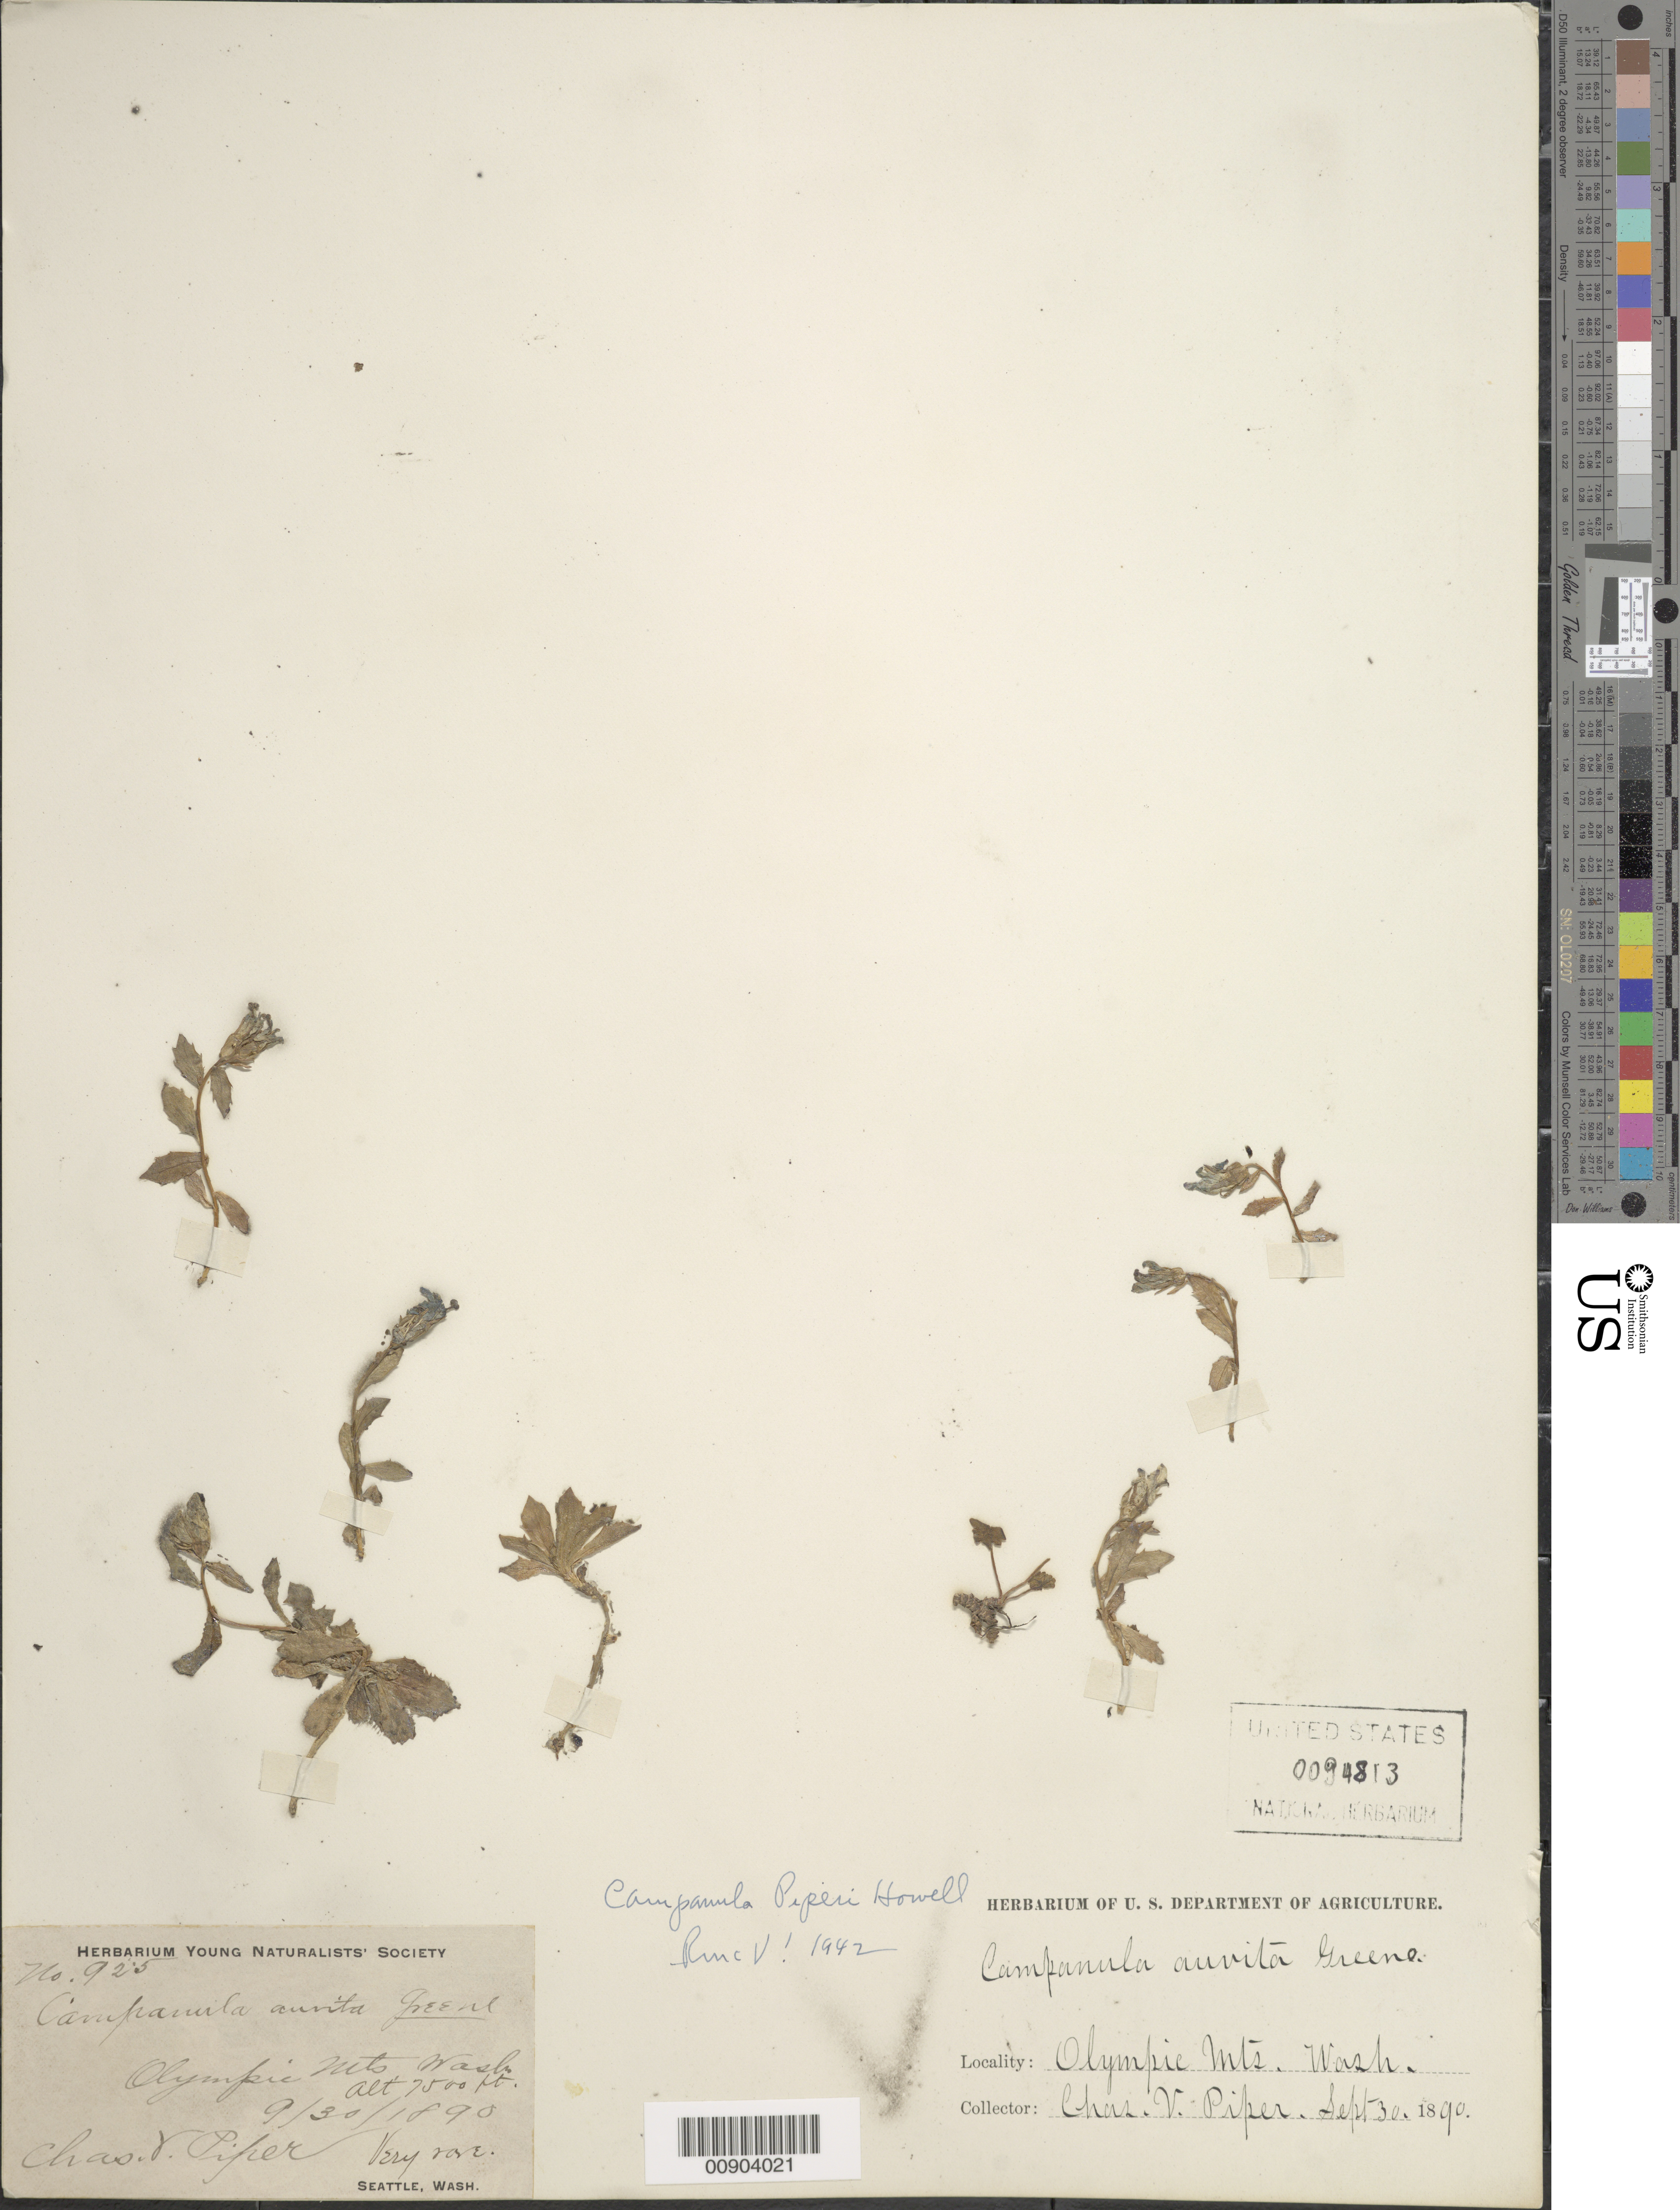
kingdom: Plantae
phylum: Tracheophyta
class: Magnoliopsida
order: Asterales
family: Campanulaceae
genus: Campanula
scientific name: Campanula piperi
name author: Howell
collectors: C. V. Piper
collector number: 925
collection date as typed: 30 Sep 1890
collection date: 1890-09-30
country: United States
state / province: Washington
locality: Olympic mts.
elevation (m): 2286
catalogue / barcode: US 94813